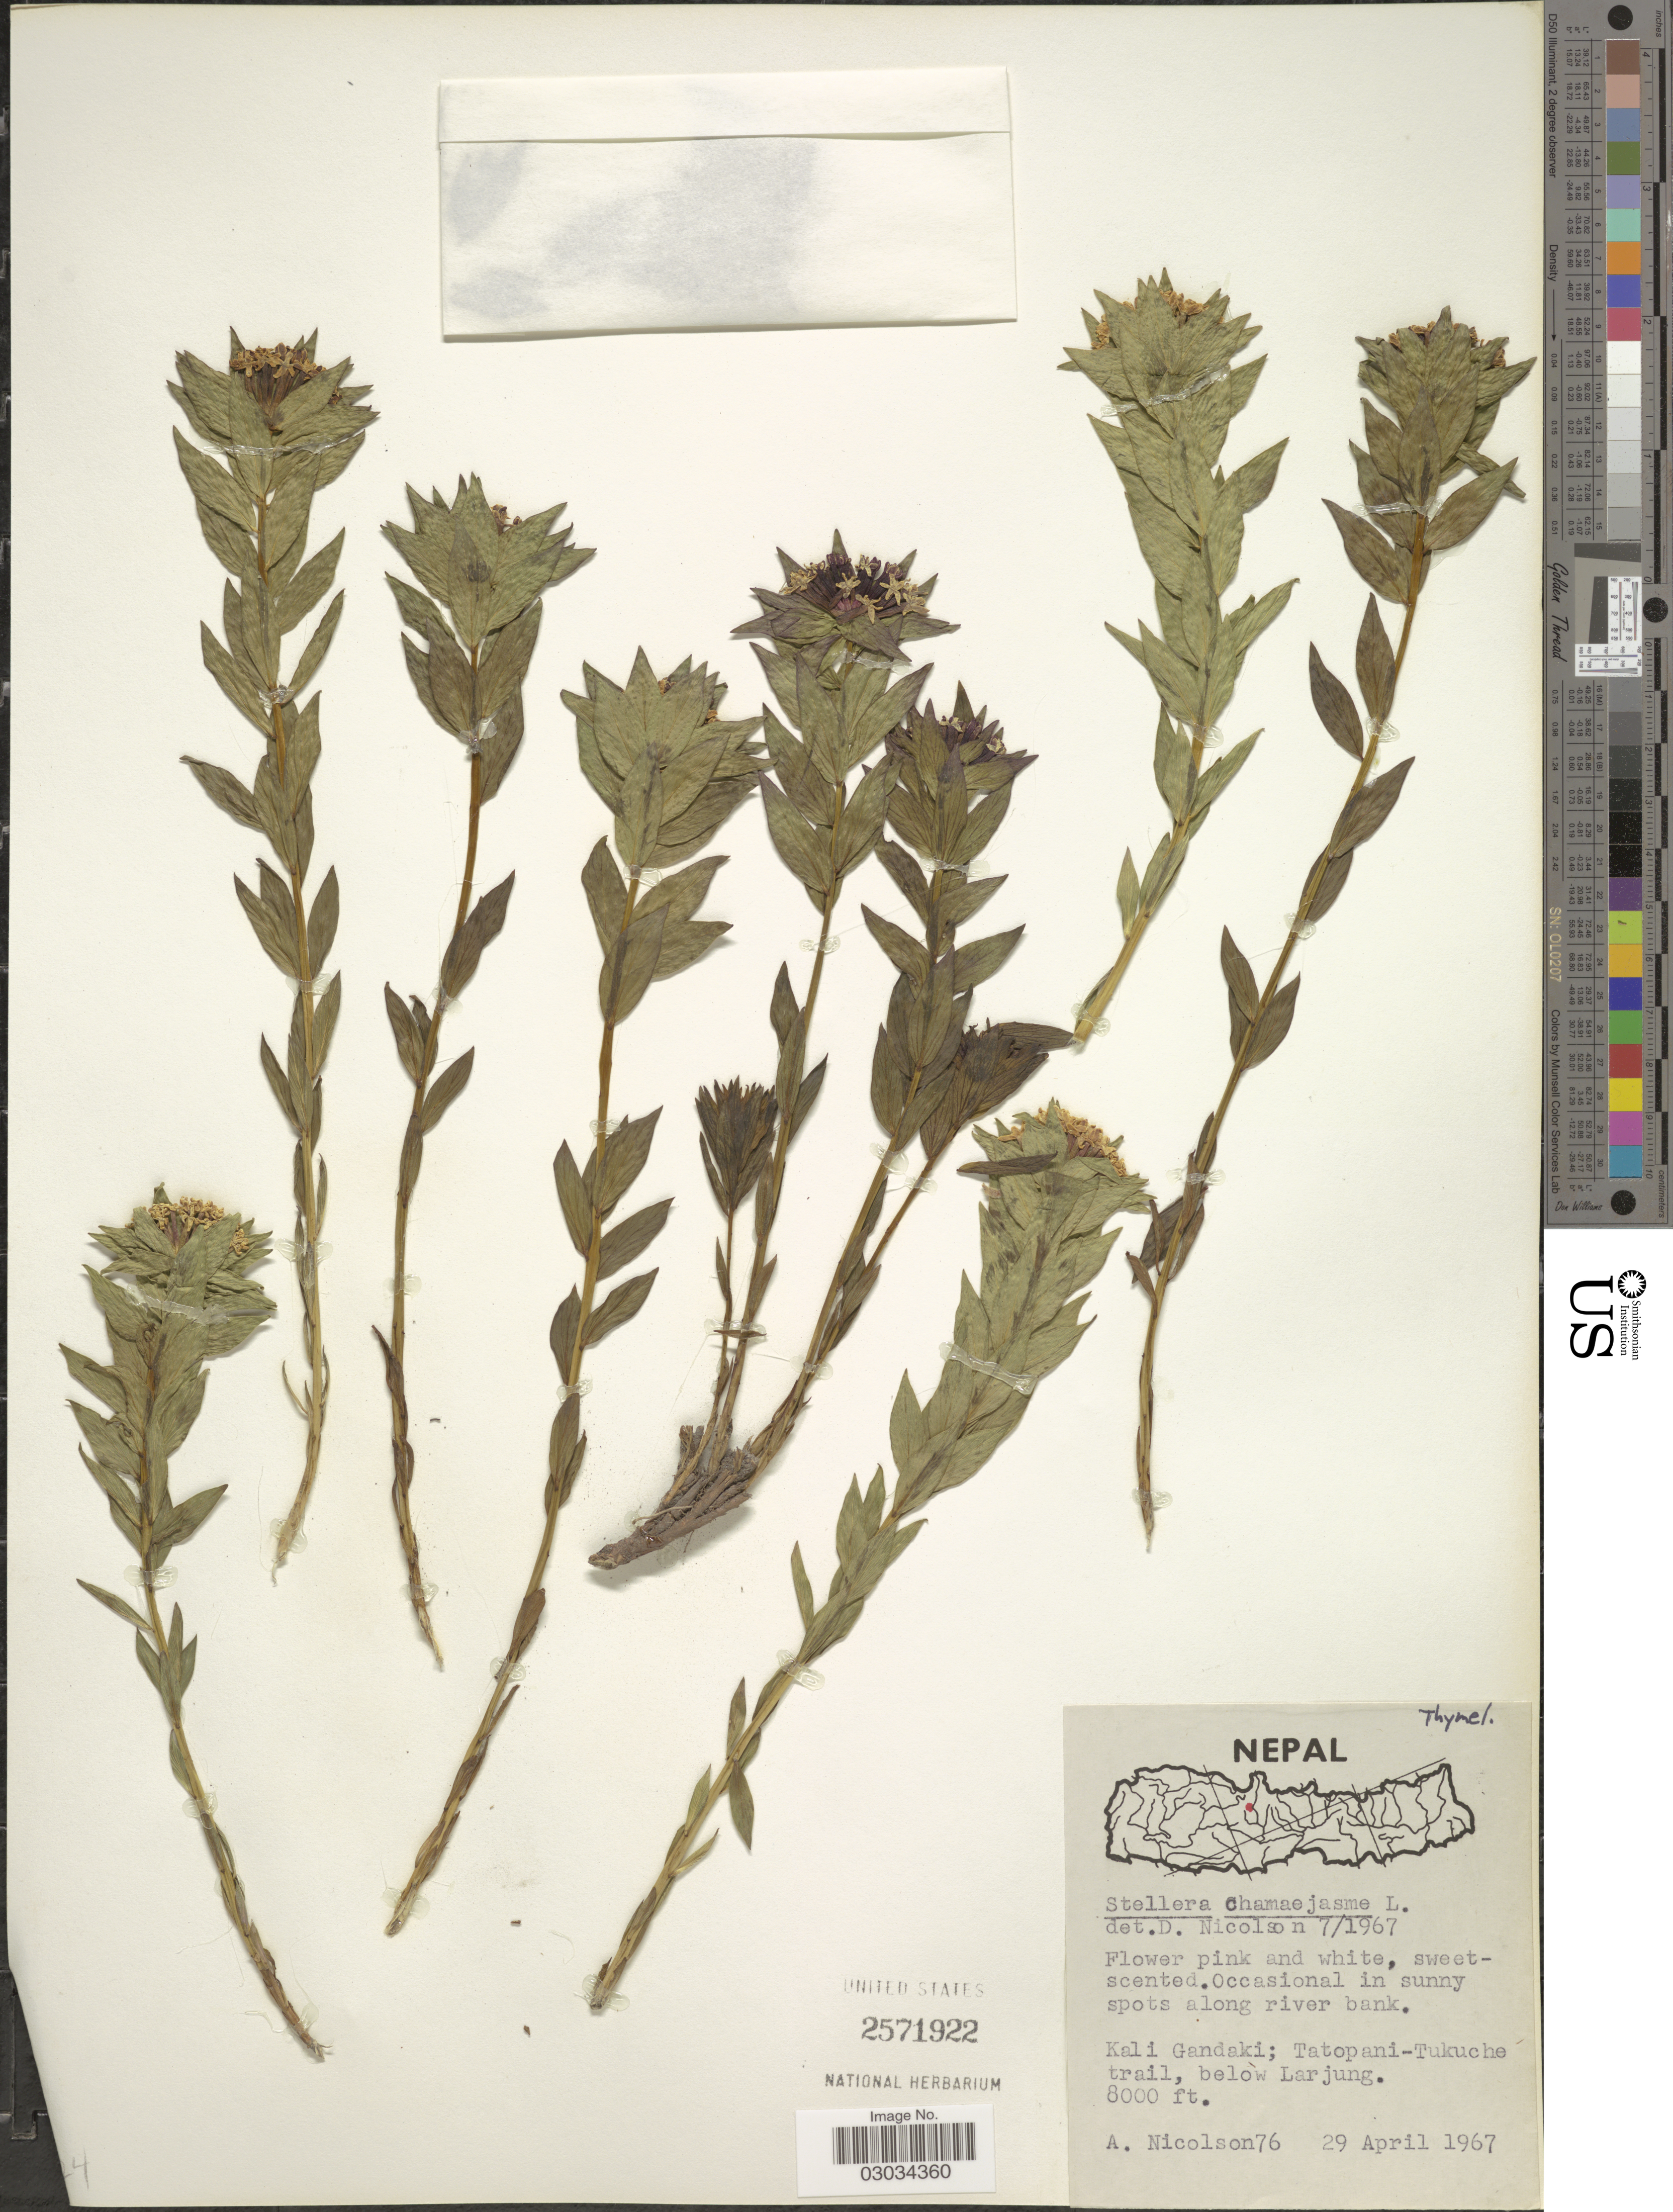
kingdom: Plantae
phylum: Tracheophyta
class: Magnoliopsida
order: Malvales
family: Thymelaeaceae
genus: Stellera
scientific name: Stellera chamaejasme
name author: L.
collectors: A. C. Nicolson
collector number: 76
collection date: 1967-04-29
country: Nepal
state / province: Gandaki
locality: Along river bank. Kali Gandaki; Tatopani-Tukuche trail, below Larjung.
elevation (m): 2438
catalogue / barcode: US 2571922